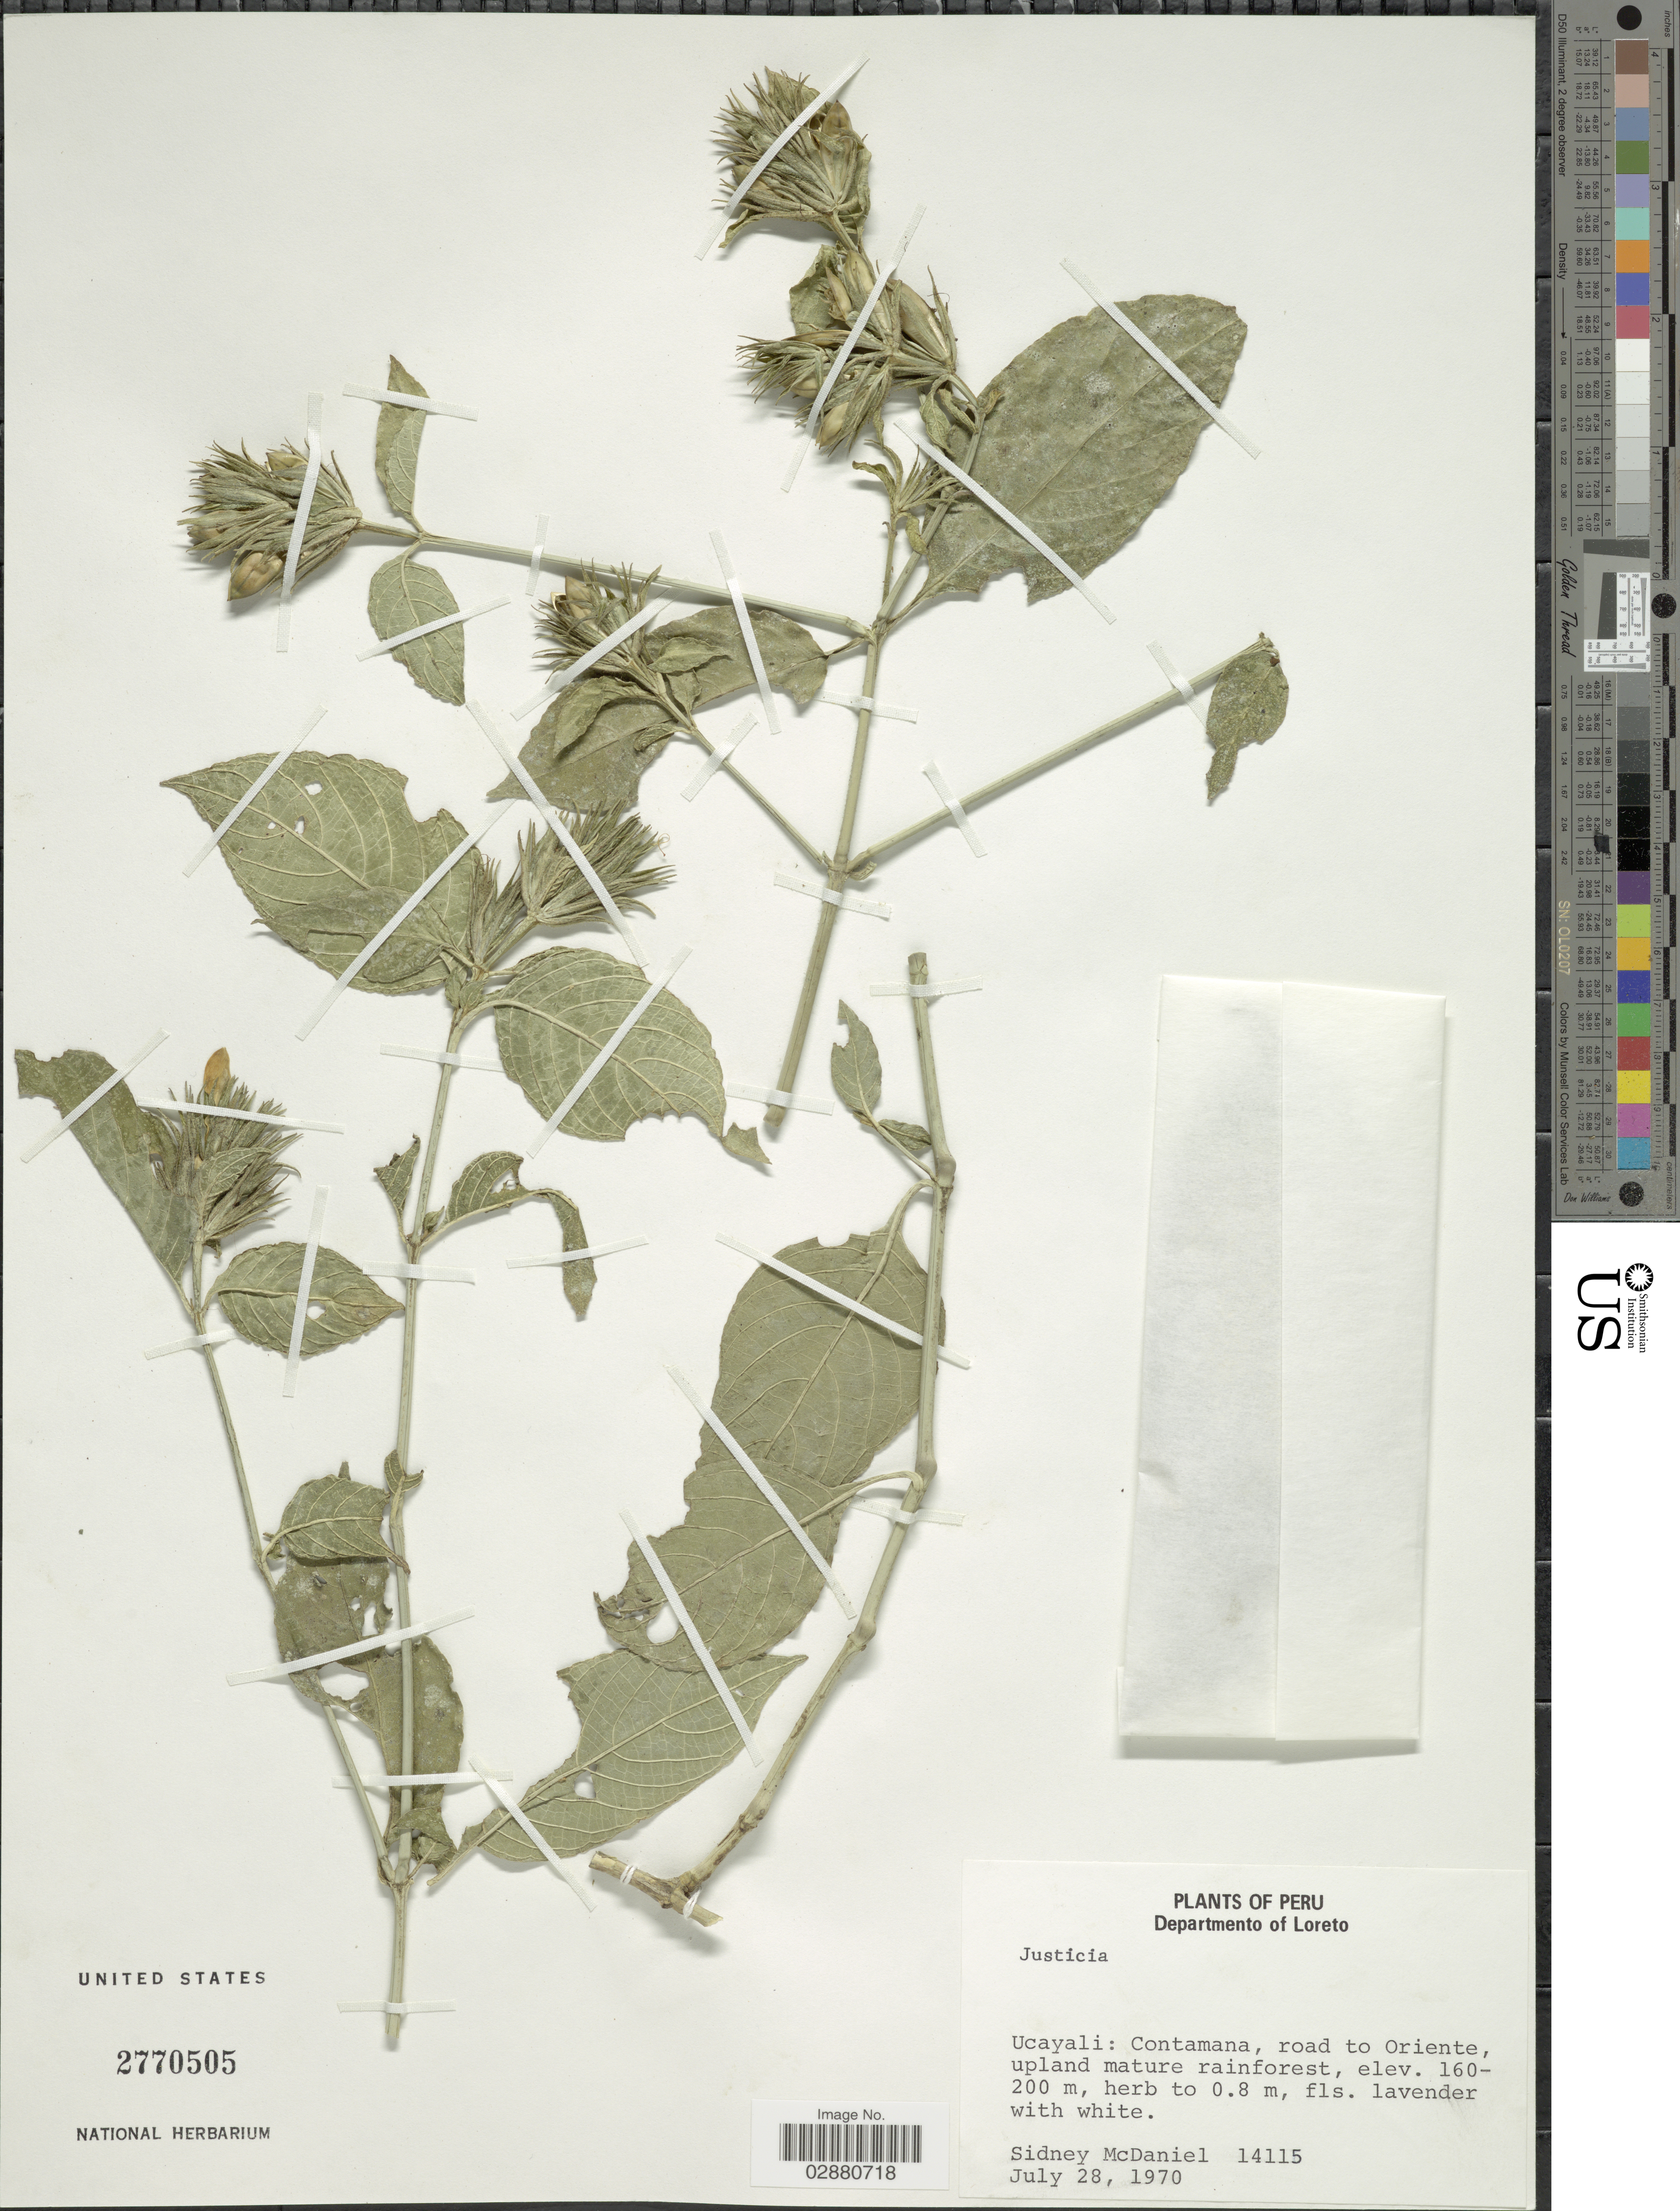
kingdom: Plantae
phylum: Tracheophyta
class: Magnoliopsida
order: Lamiales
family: Acanthaceae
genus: Justicia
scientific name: Justicia rusbyi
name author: (Lindau) V.A.W. Graham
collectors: S. McDaniel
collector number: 14115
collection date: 1970-07-28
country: Peru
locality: Departmento of Loreto. Ucayali: Contamana, road to Oriente.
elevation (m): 200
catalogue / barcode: US 2770505